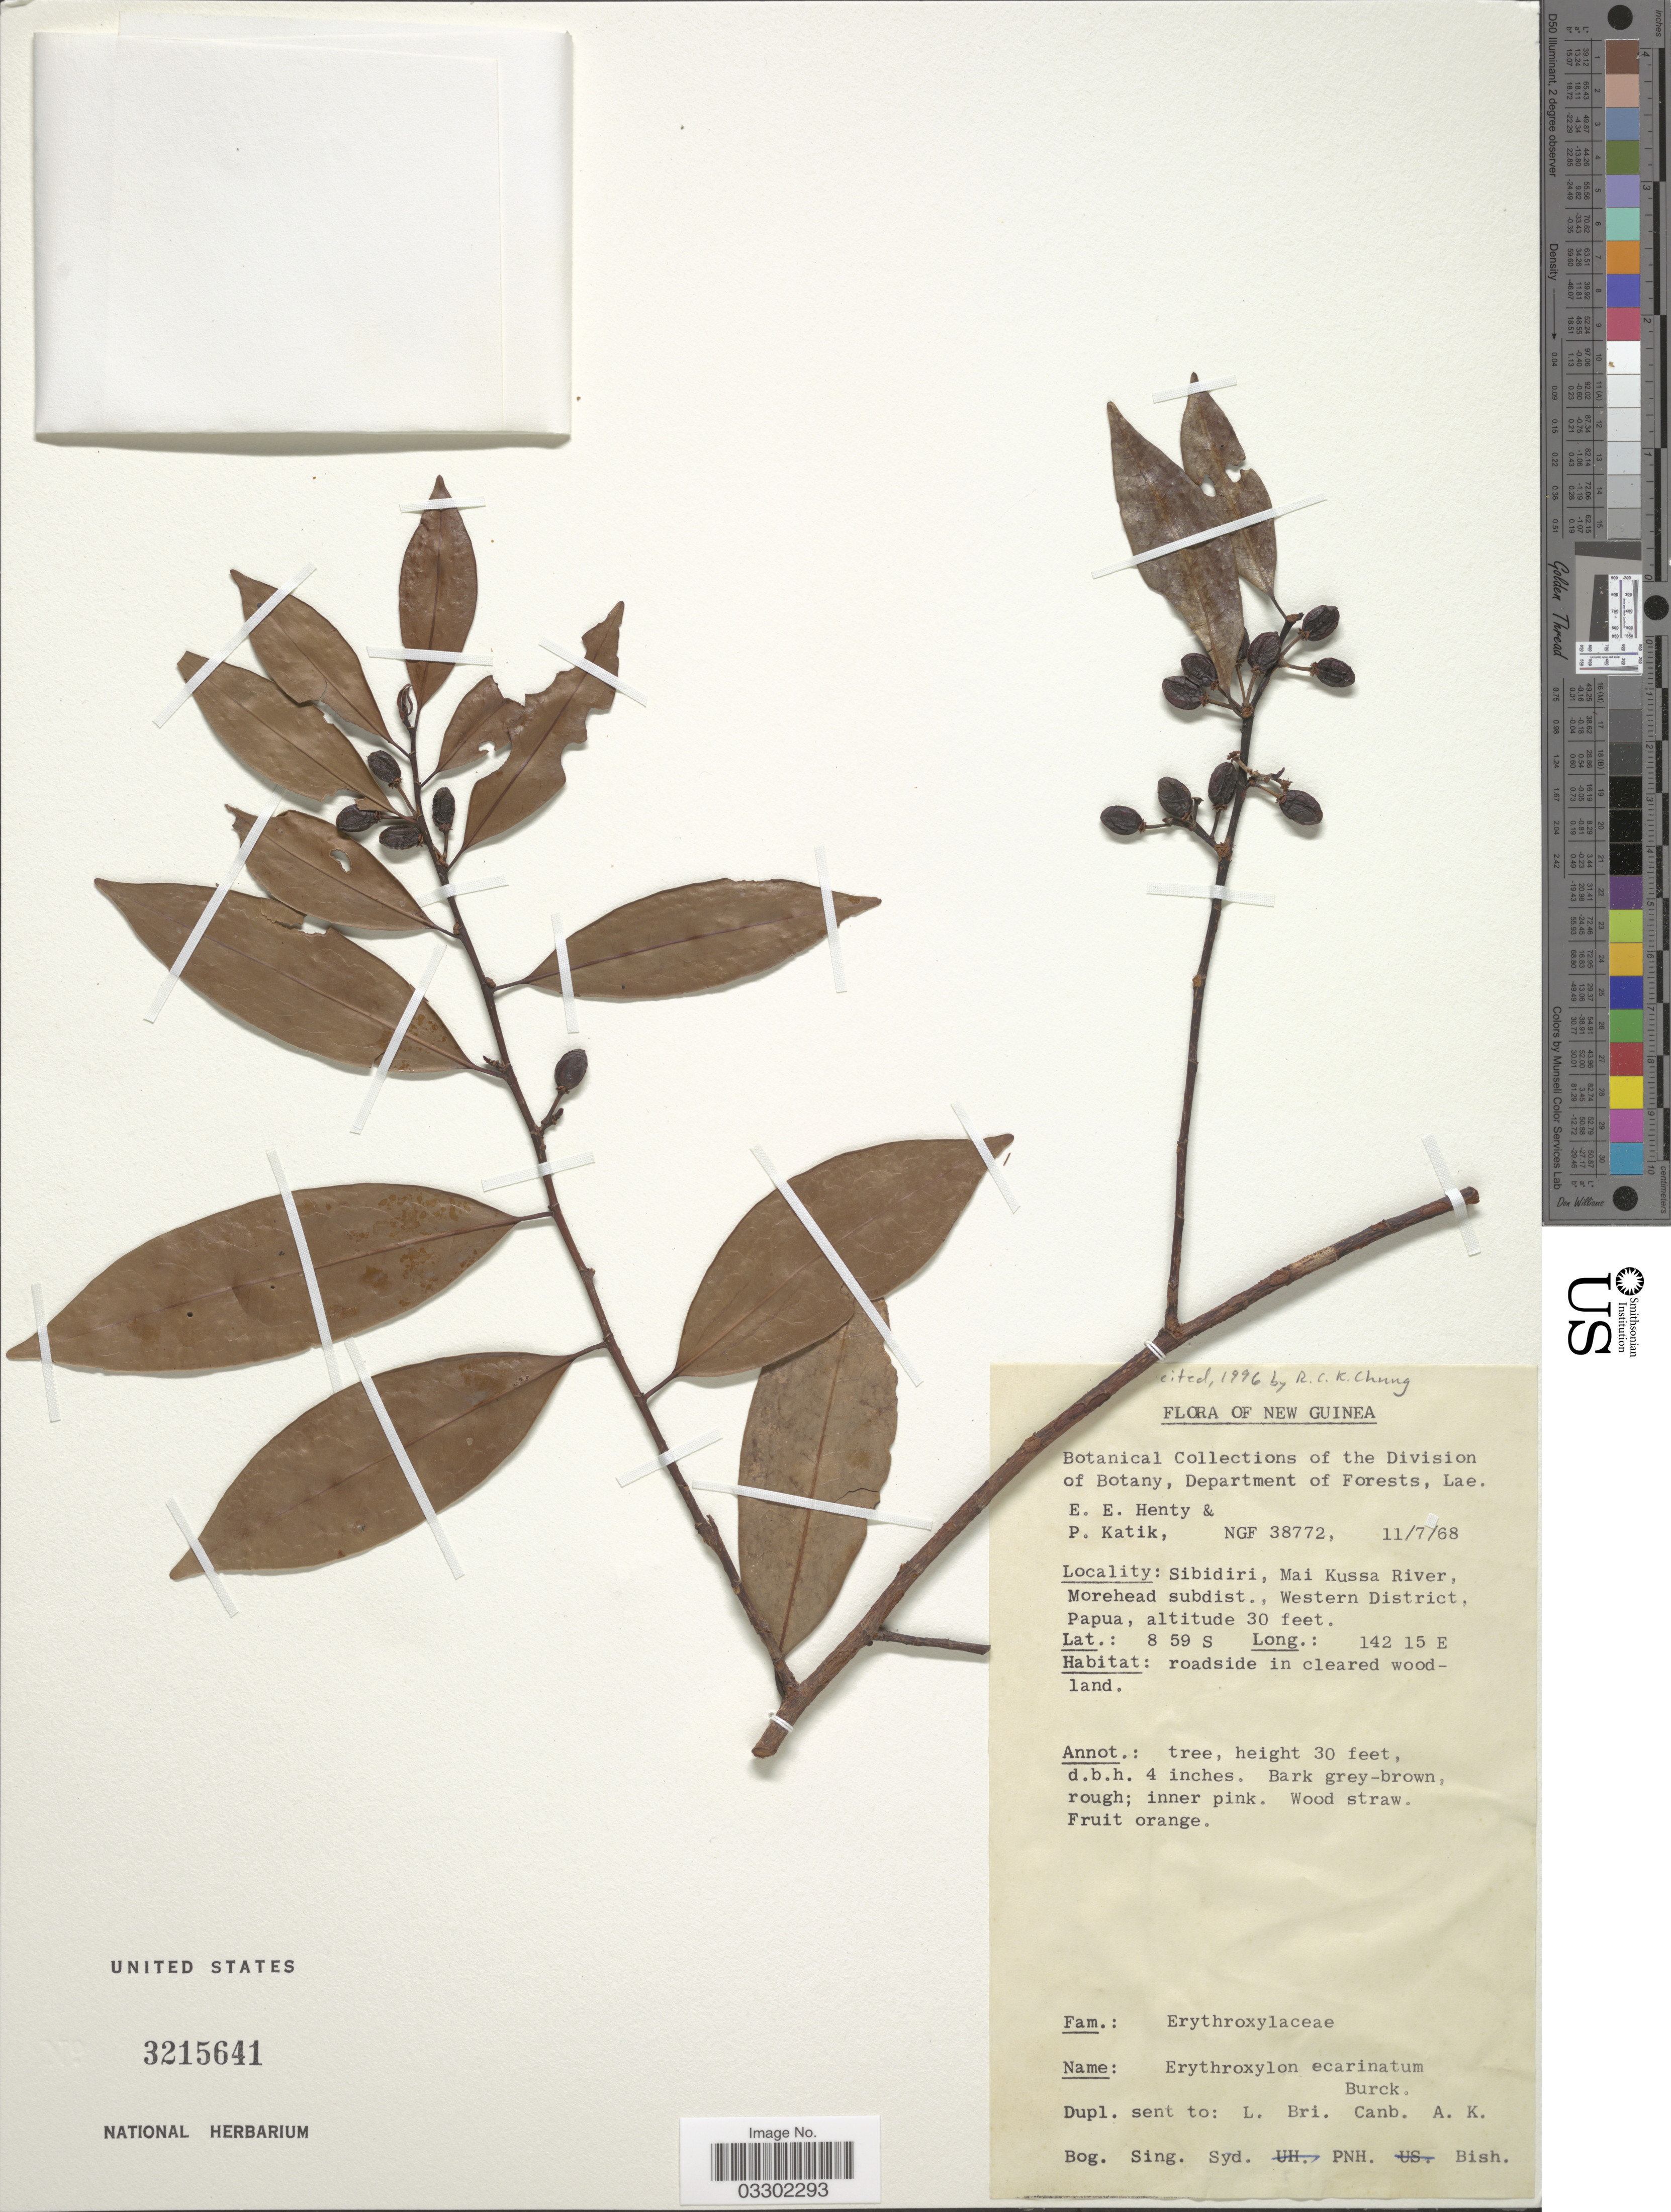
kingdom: Plantae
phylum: Tracheophyta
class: Magnoliopsida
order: Malpighiales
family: Erythroxylaceae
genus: Erythroxylum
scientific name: Erythroxylum ecarinatum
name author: Hochr.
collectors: E. Henty & P. Katik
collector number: NGF 38772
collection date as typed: Transcribed d/m/y: 11/7/68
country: Papua New Guinea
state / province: Manus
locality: New Guinea. Sibidiri, Mai Kussa River, Morehead subdist., Western District, Papua.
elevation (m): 9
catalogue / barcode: US 3215641